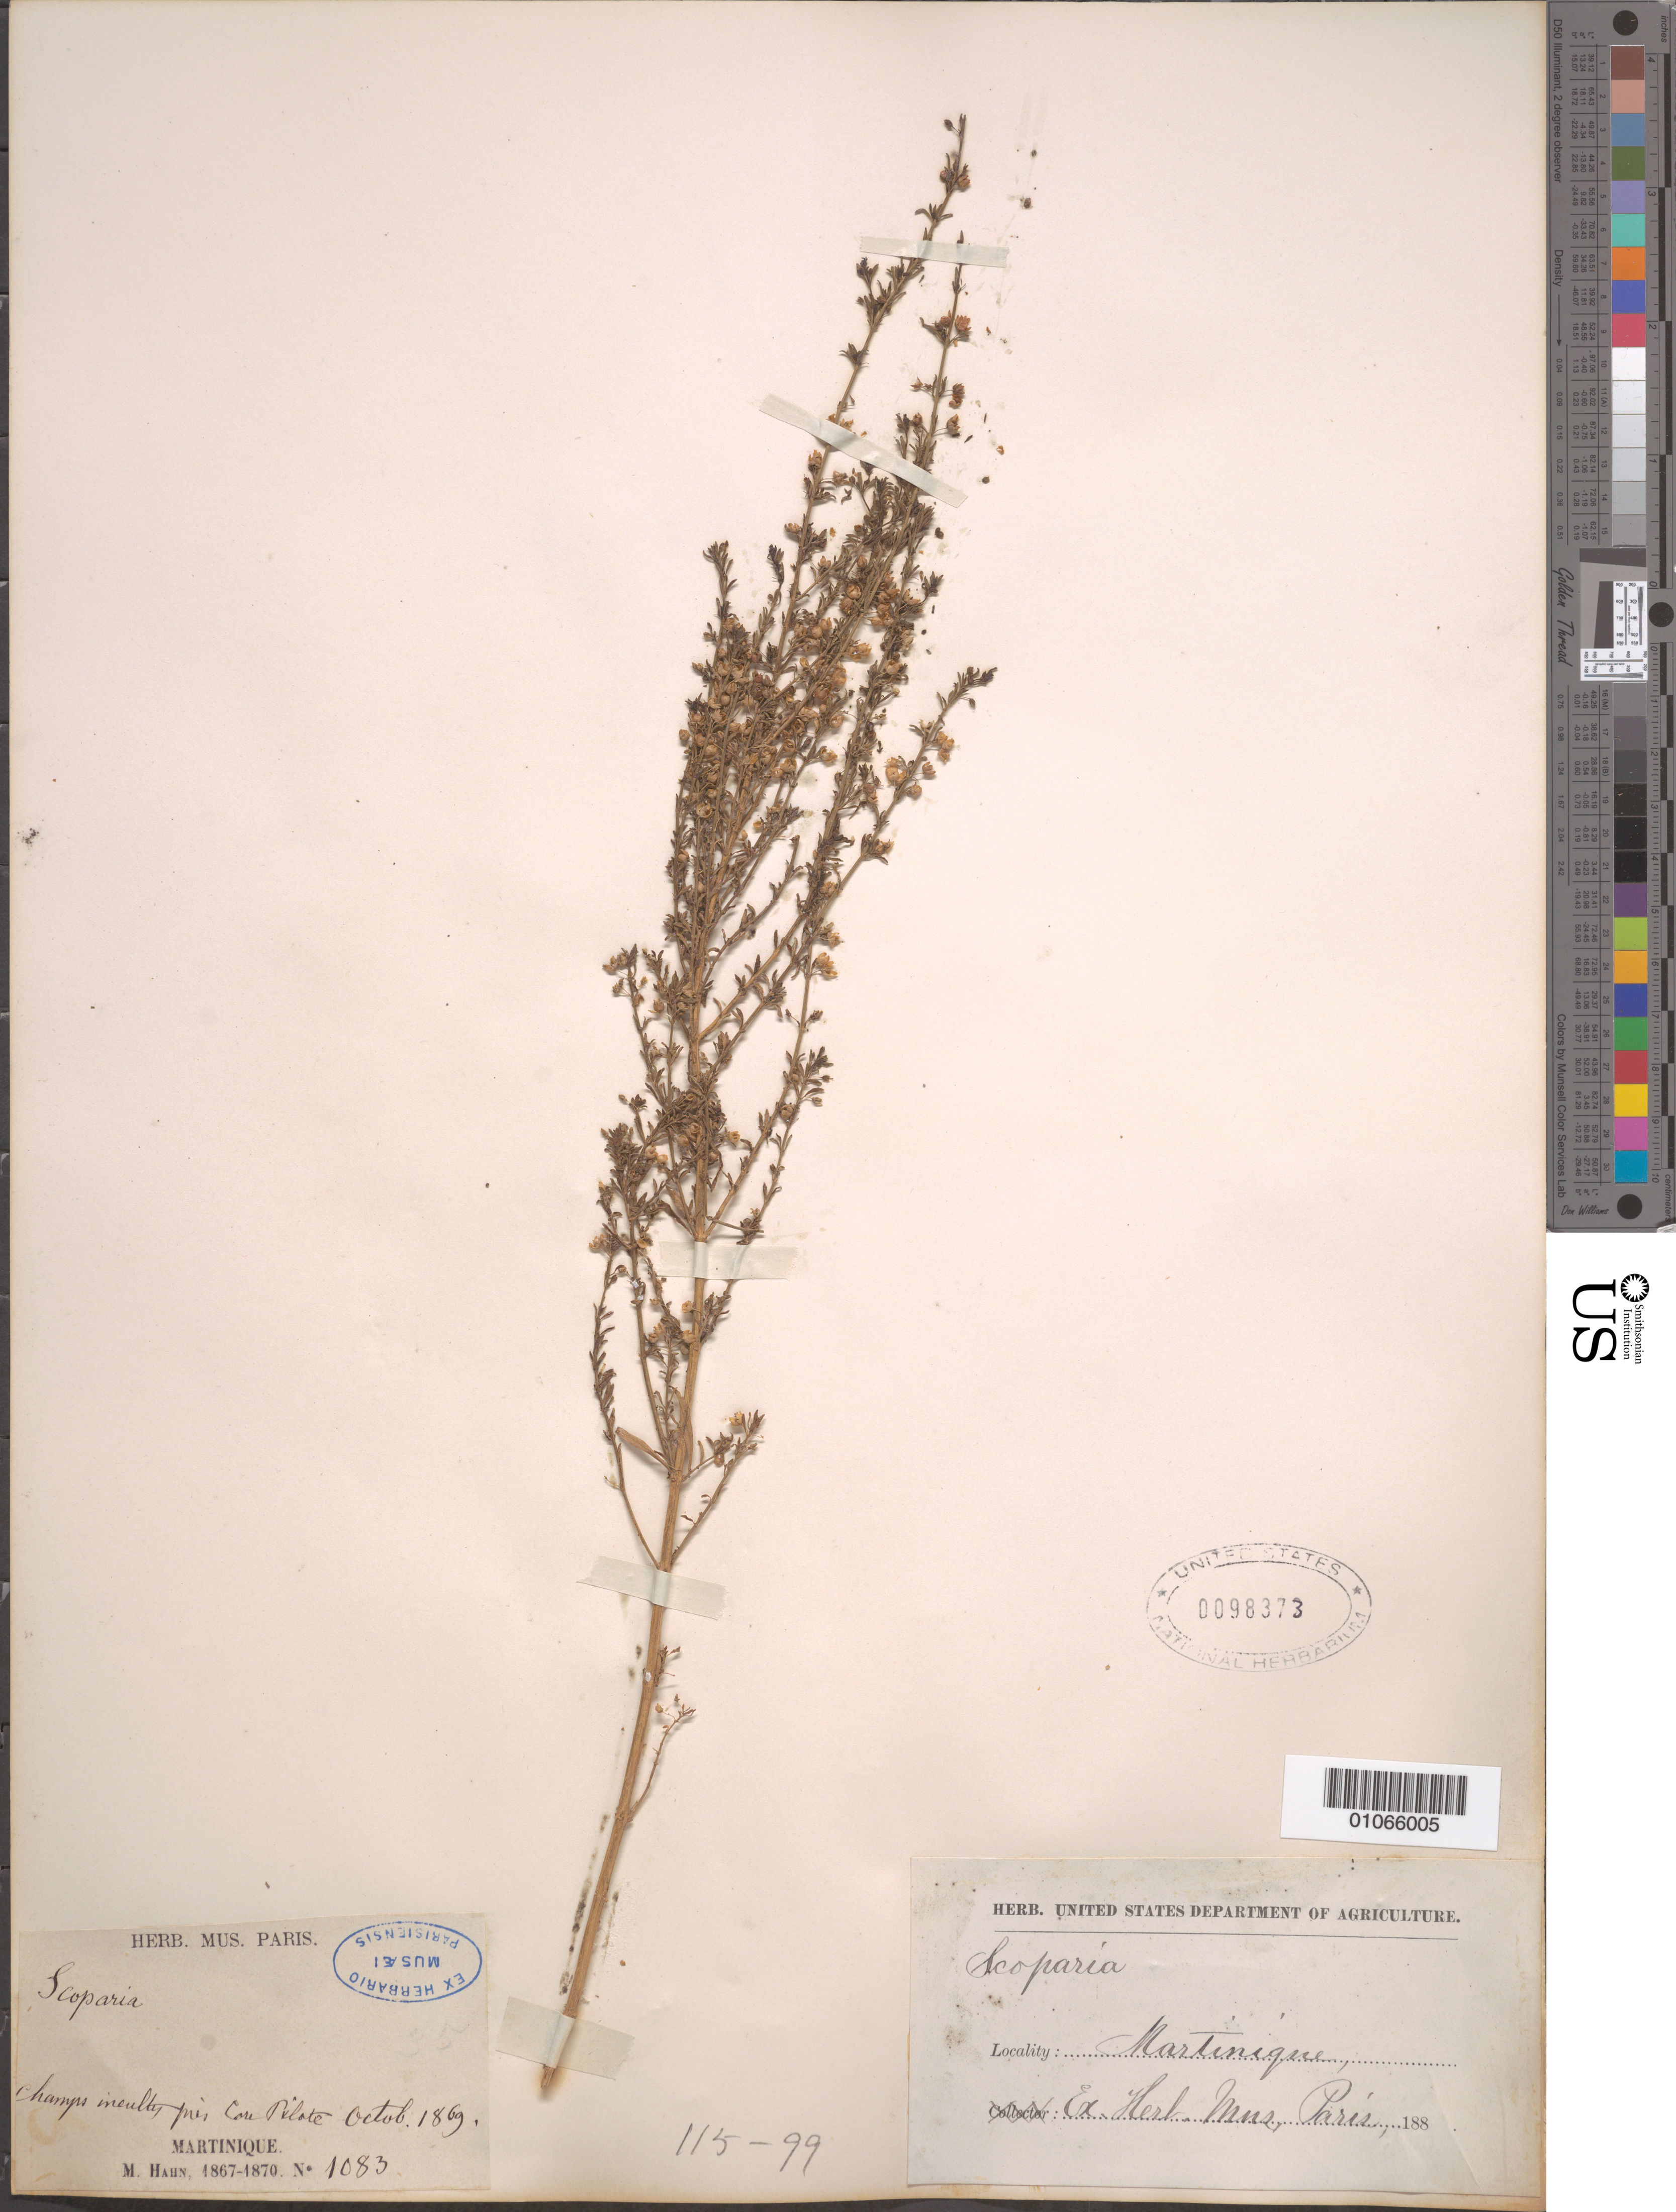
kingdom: Plantae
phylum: Tracheophyta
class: Magnoliopsida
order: Lamiales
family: Plantaginaceae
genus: Scoparia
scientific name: Scoparia dulcis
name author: L.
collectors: M. Hahn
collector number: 1083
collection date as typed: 01 Jan 1867 to 31 Dec 1870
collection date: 1867-01-01/1870-12-31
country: Martinique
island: Martinique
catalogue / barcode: US 98373